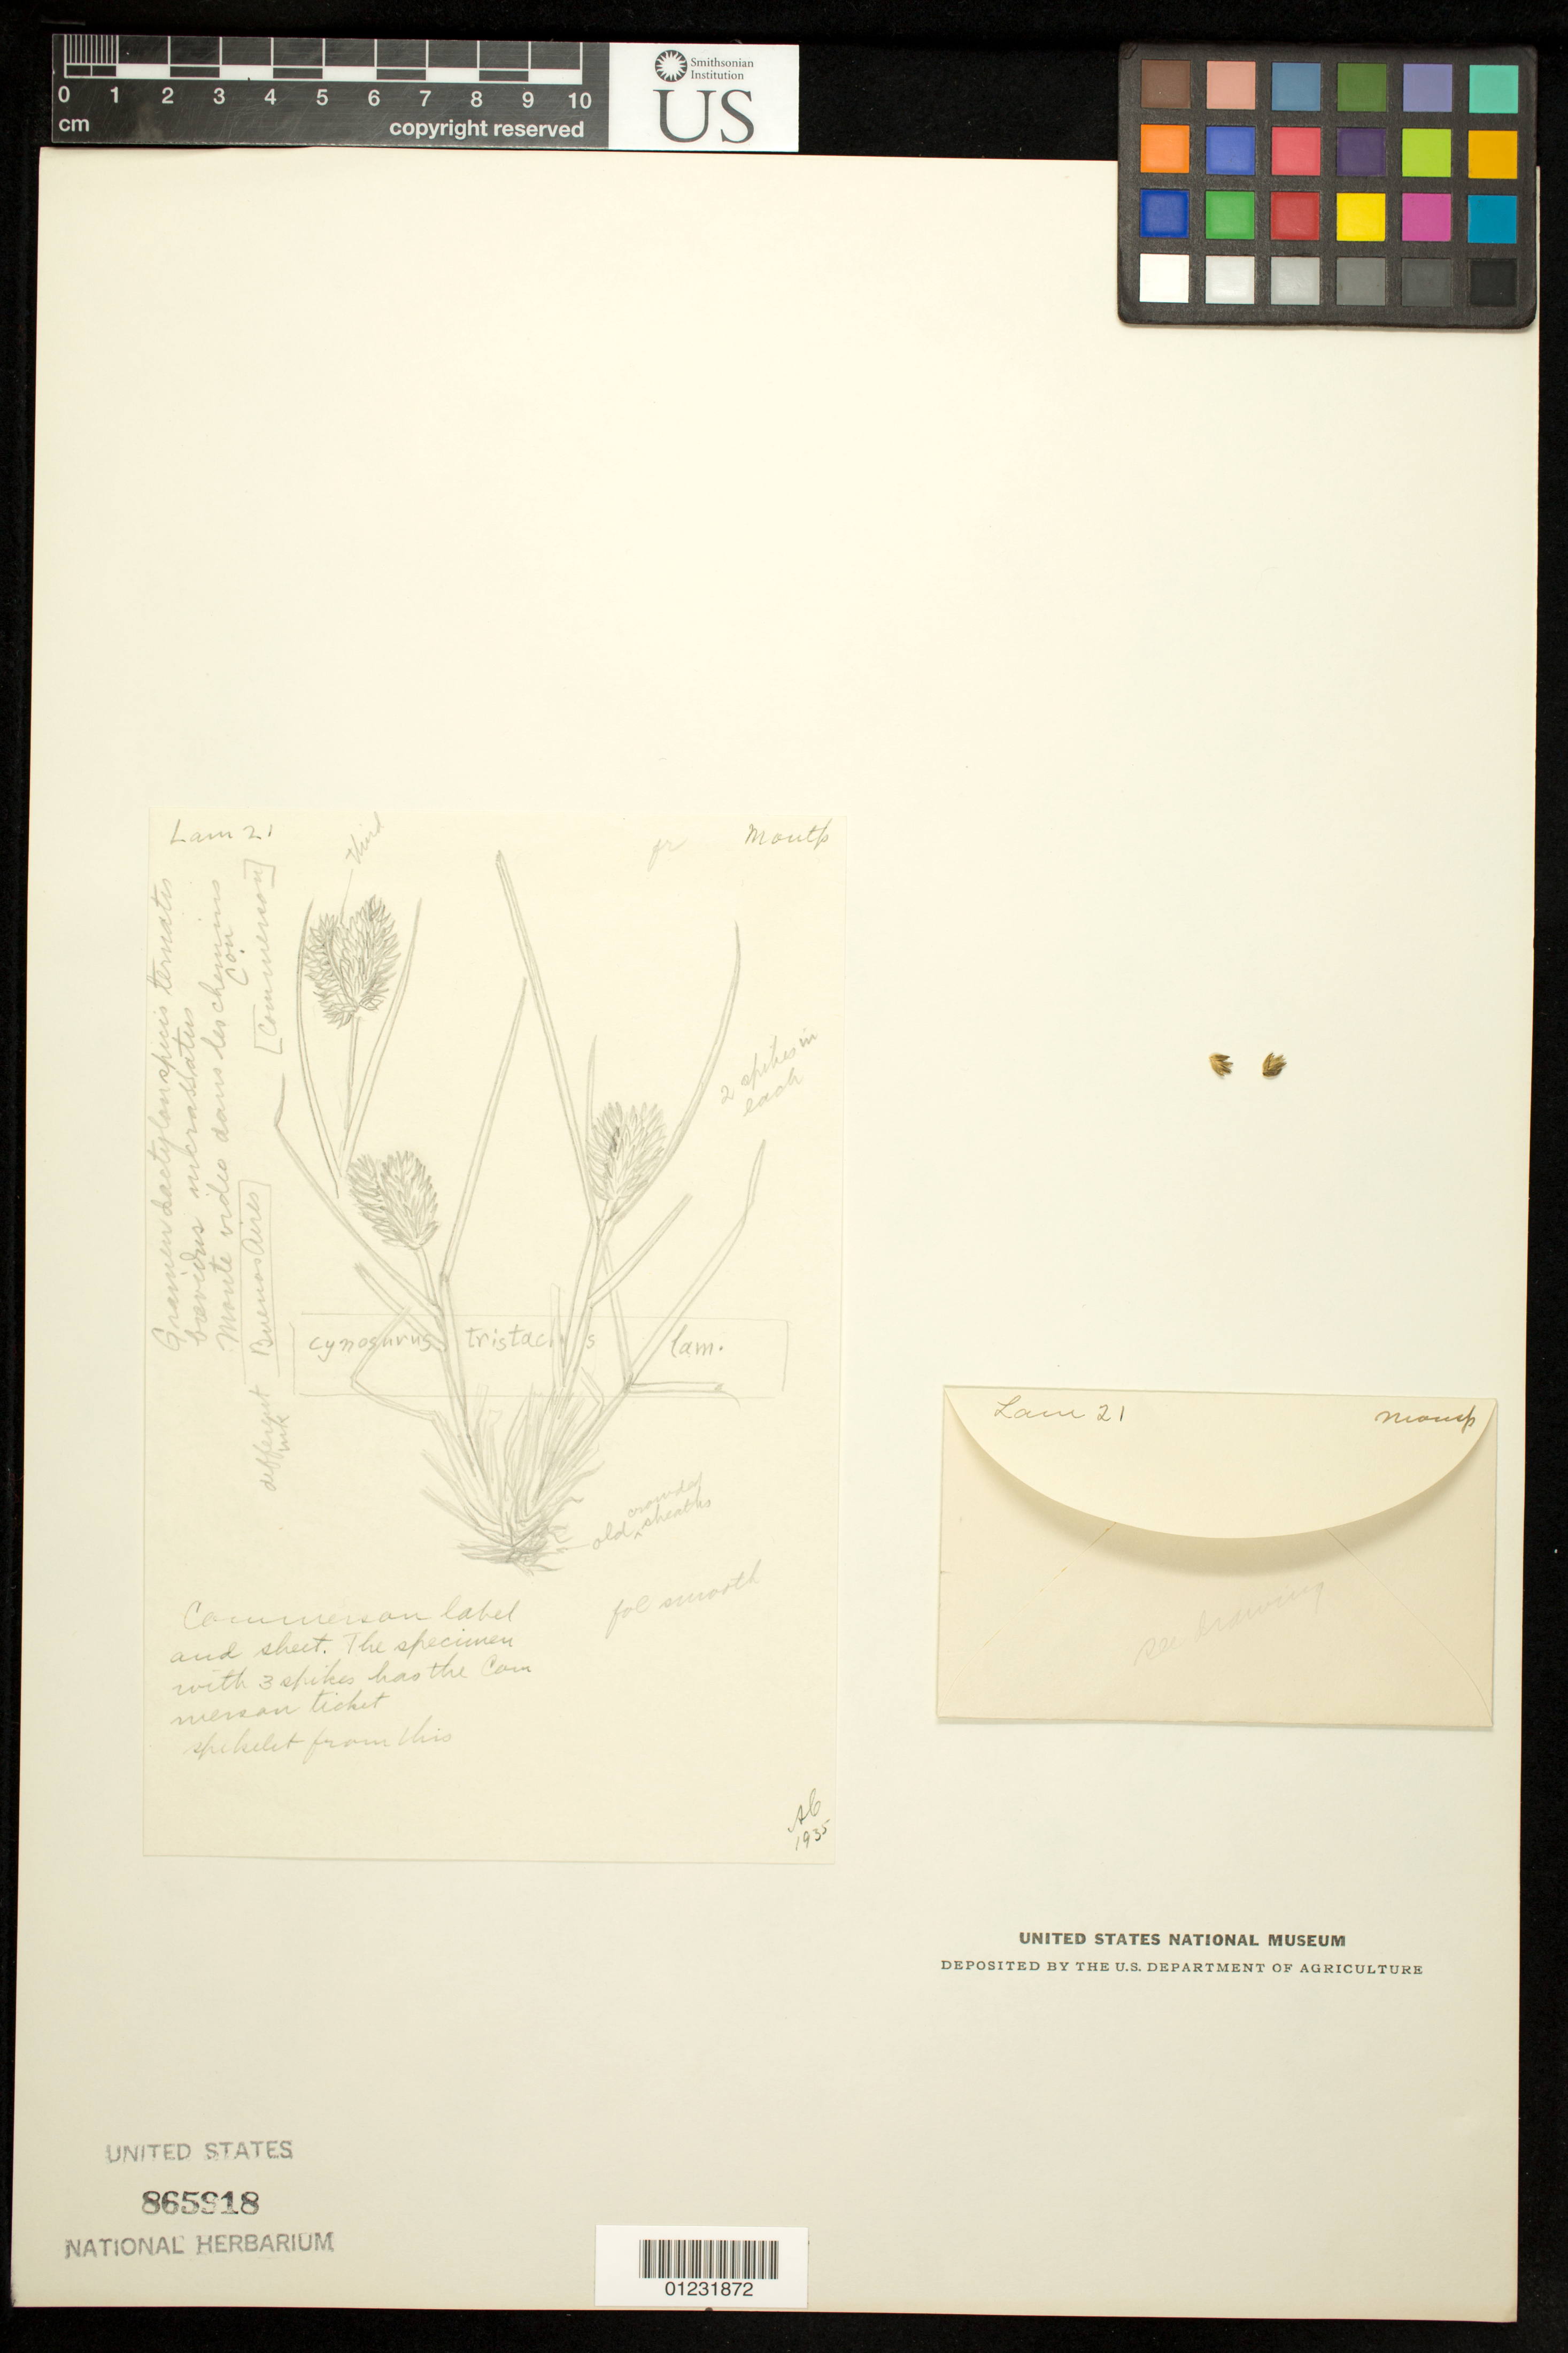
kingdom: Plantae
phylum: Tracheophyta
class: Liliopsida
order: Poales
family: Poaceae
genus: Cynosurus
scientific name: Cynosurus tristachyos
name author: Lam.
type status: Type Collection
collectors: P. Commerson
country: Uruguay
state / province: Montevideo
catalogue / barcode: US 865918